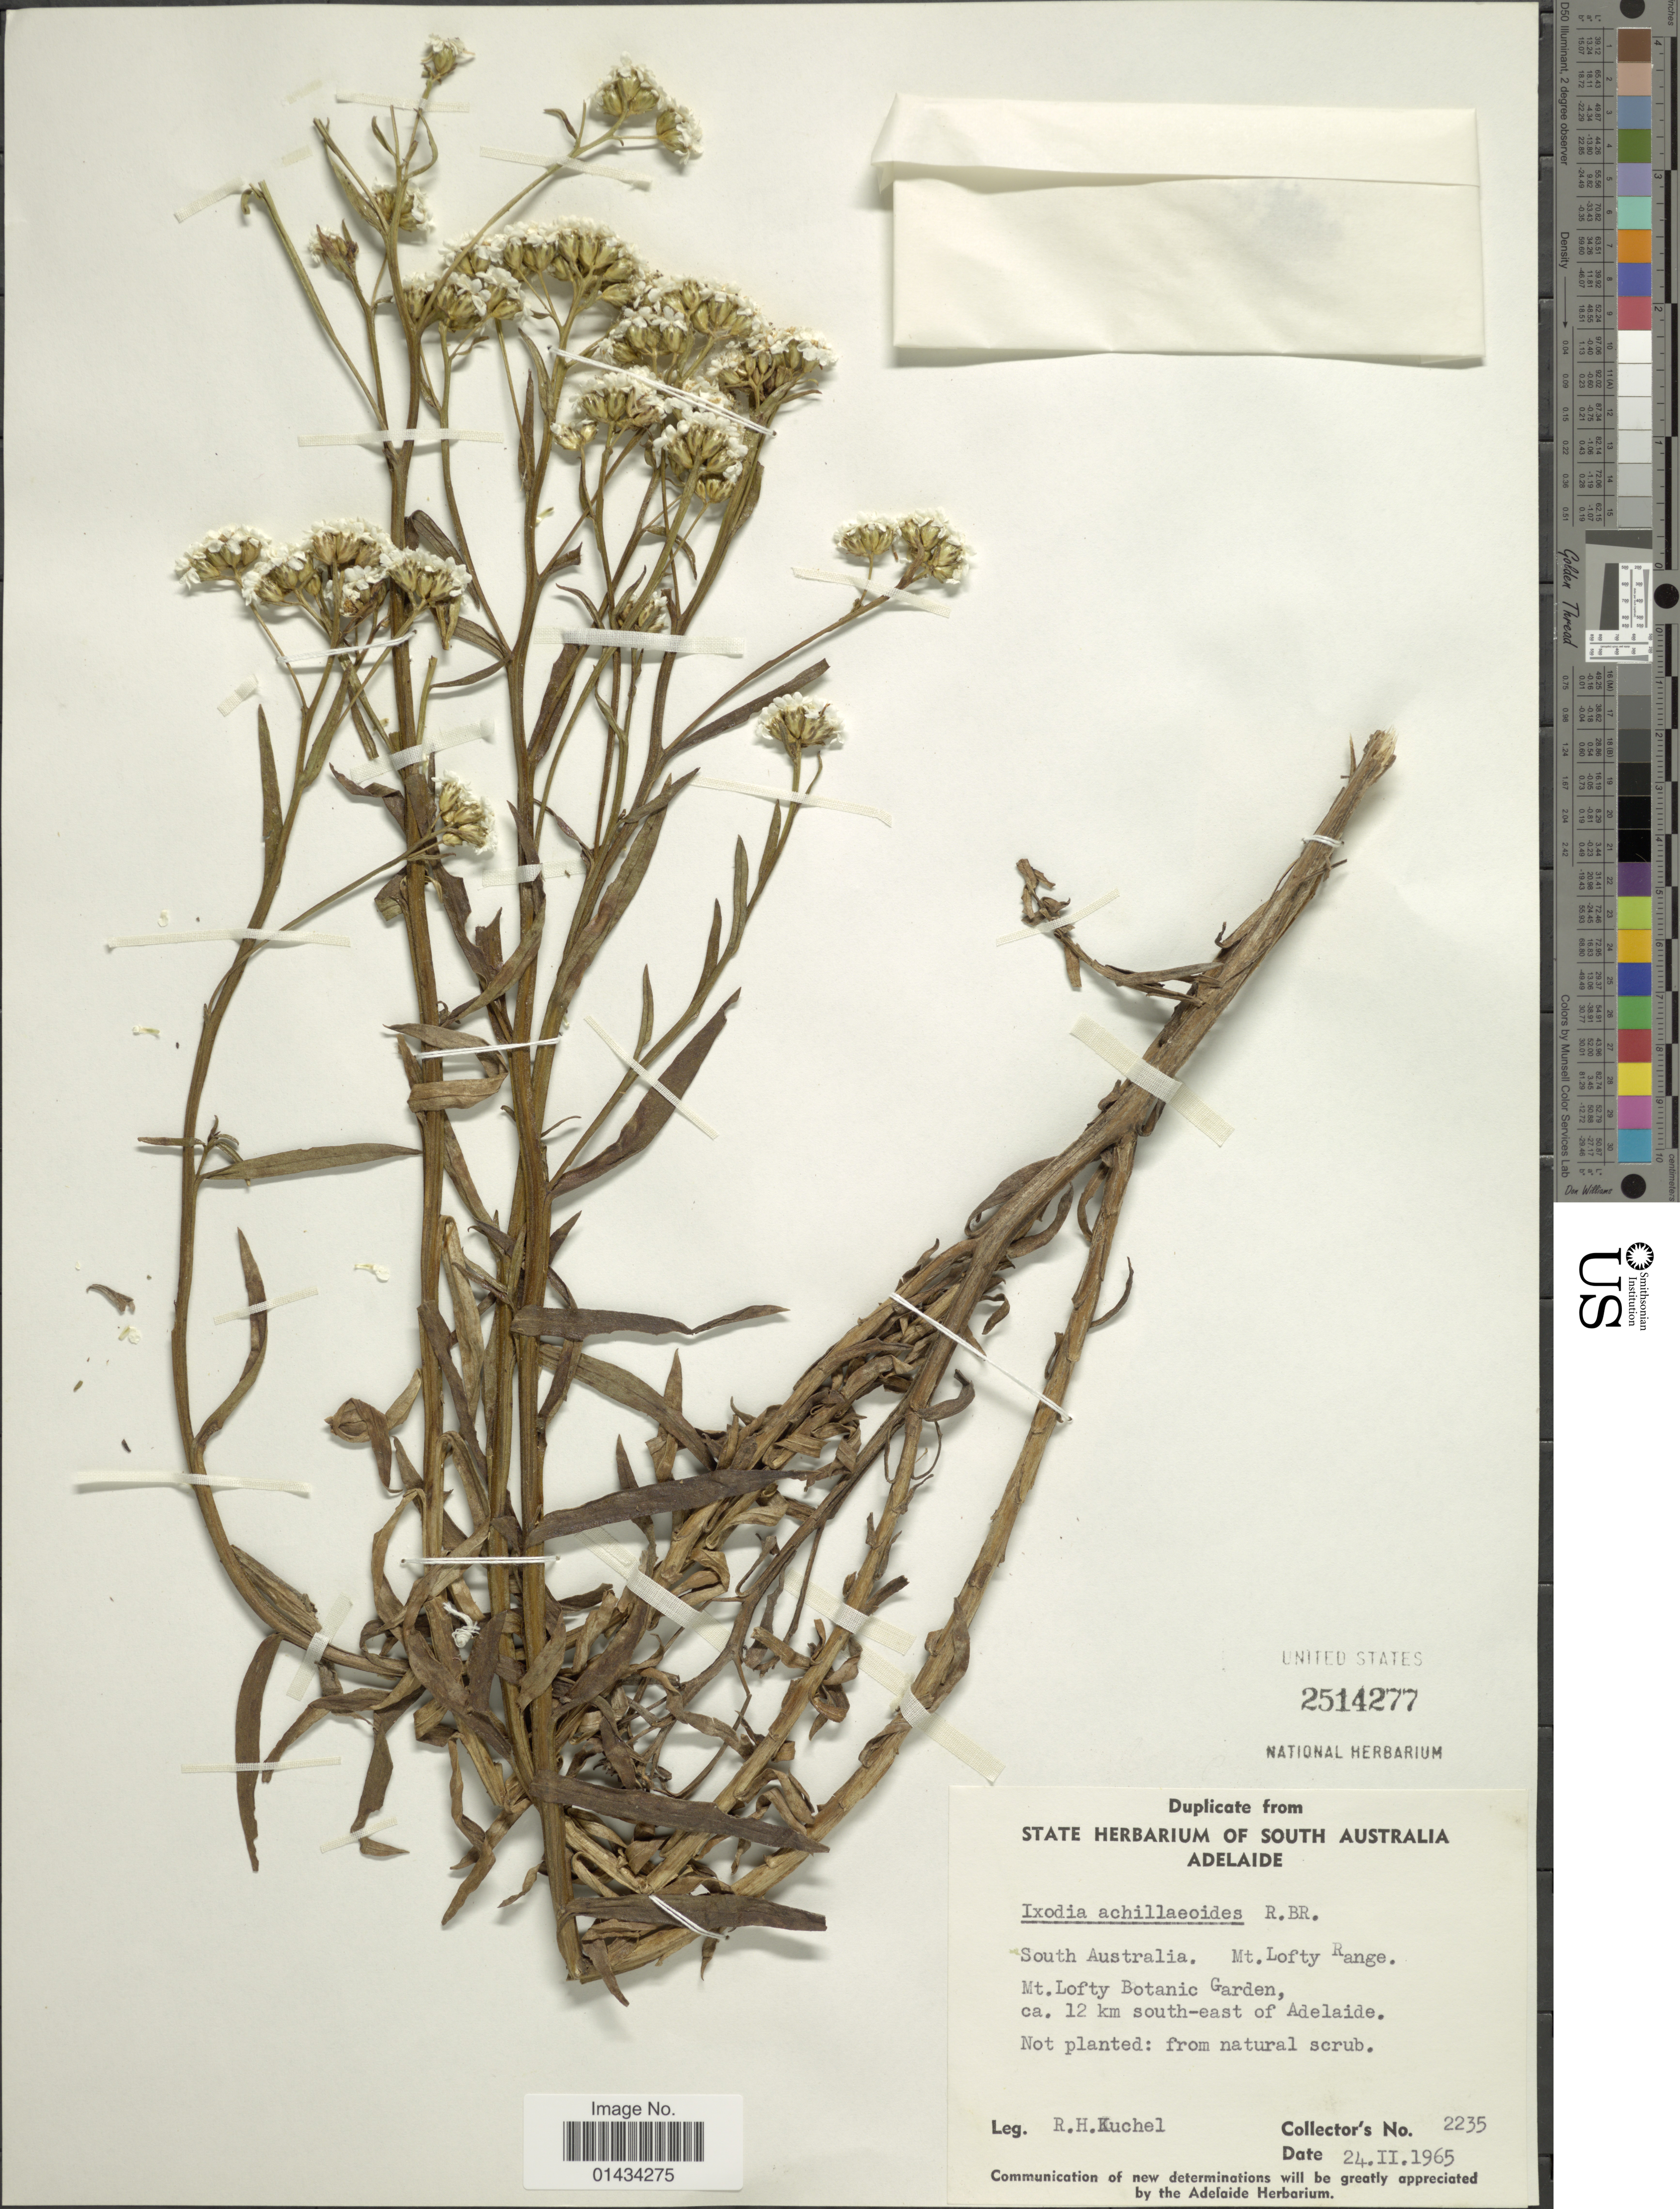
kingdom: Plantae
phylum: Tracheophyta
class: Magnoliopsida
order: Asterales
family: Asteraceae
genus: Ixodia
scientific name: Ixodia achillaeoides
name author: R. Br.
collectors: R. Kuchel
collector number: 2235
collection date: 1965-02-24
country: Australia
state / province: South Australia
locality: Mt. Lofty Range, Mt. Lofty Botanic Harden, ca. 12 km south-east of Adelaide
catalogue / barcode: US 2514277